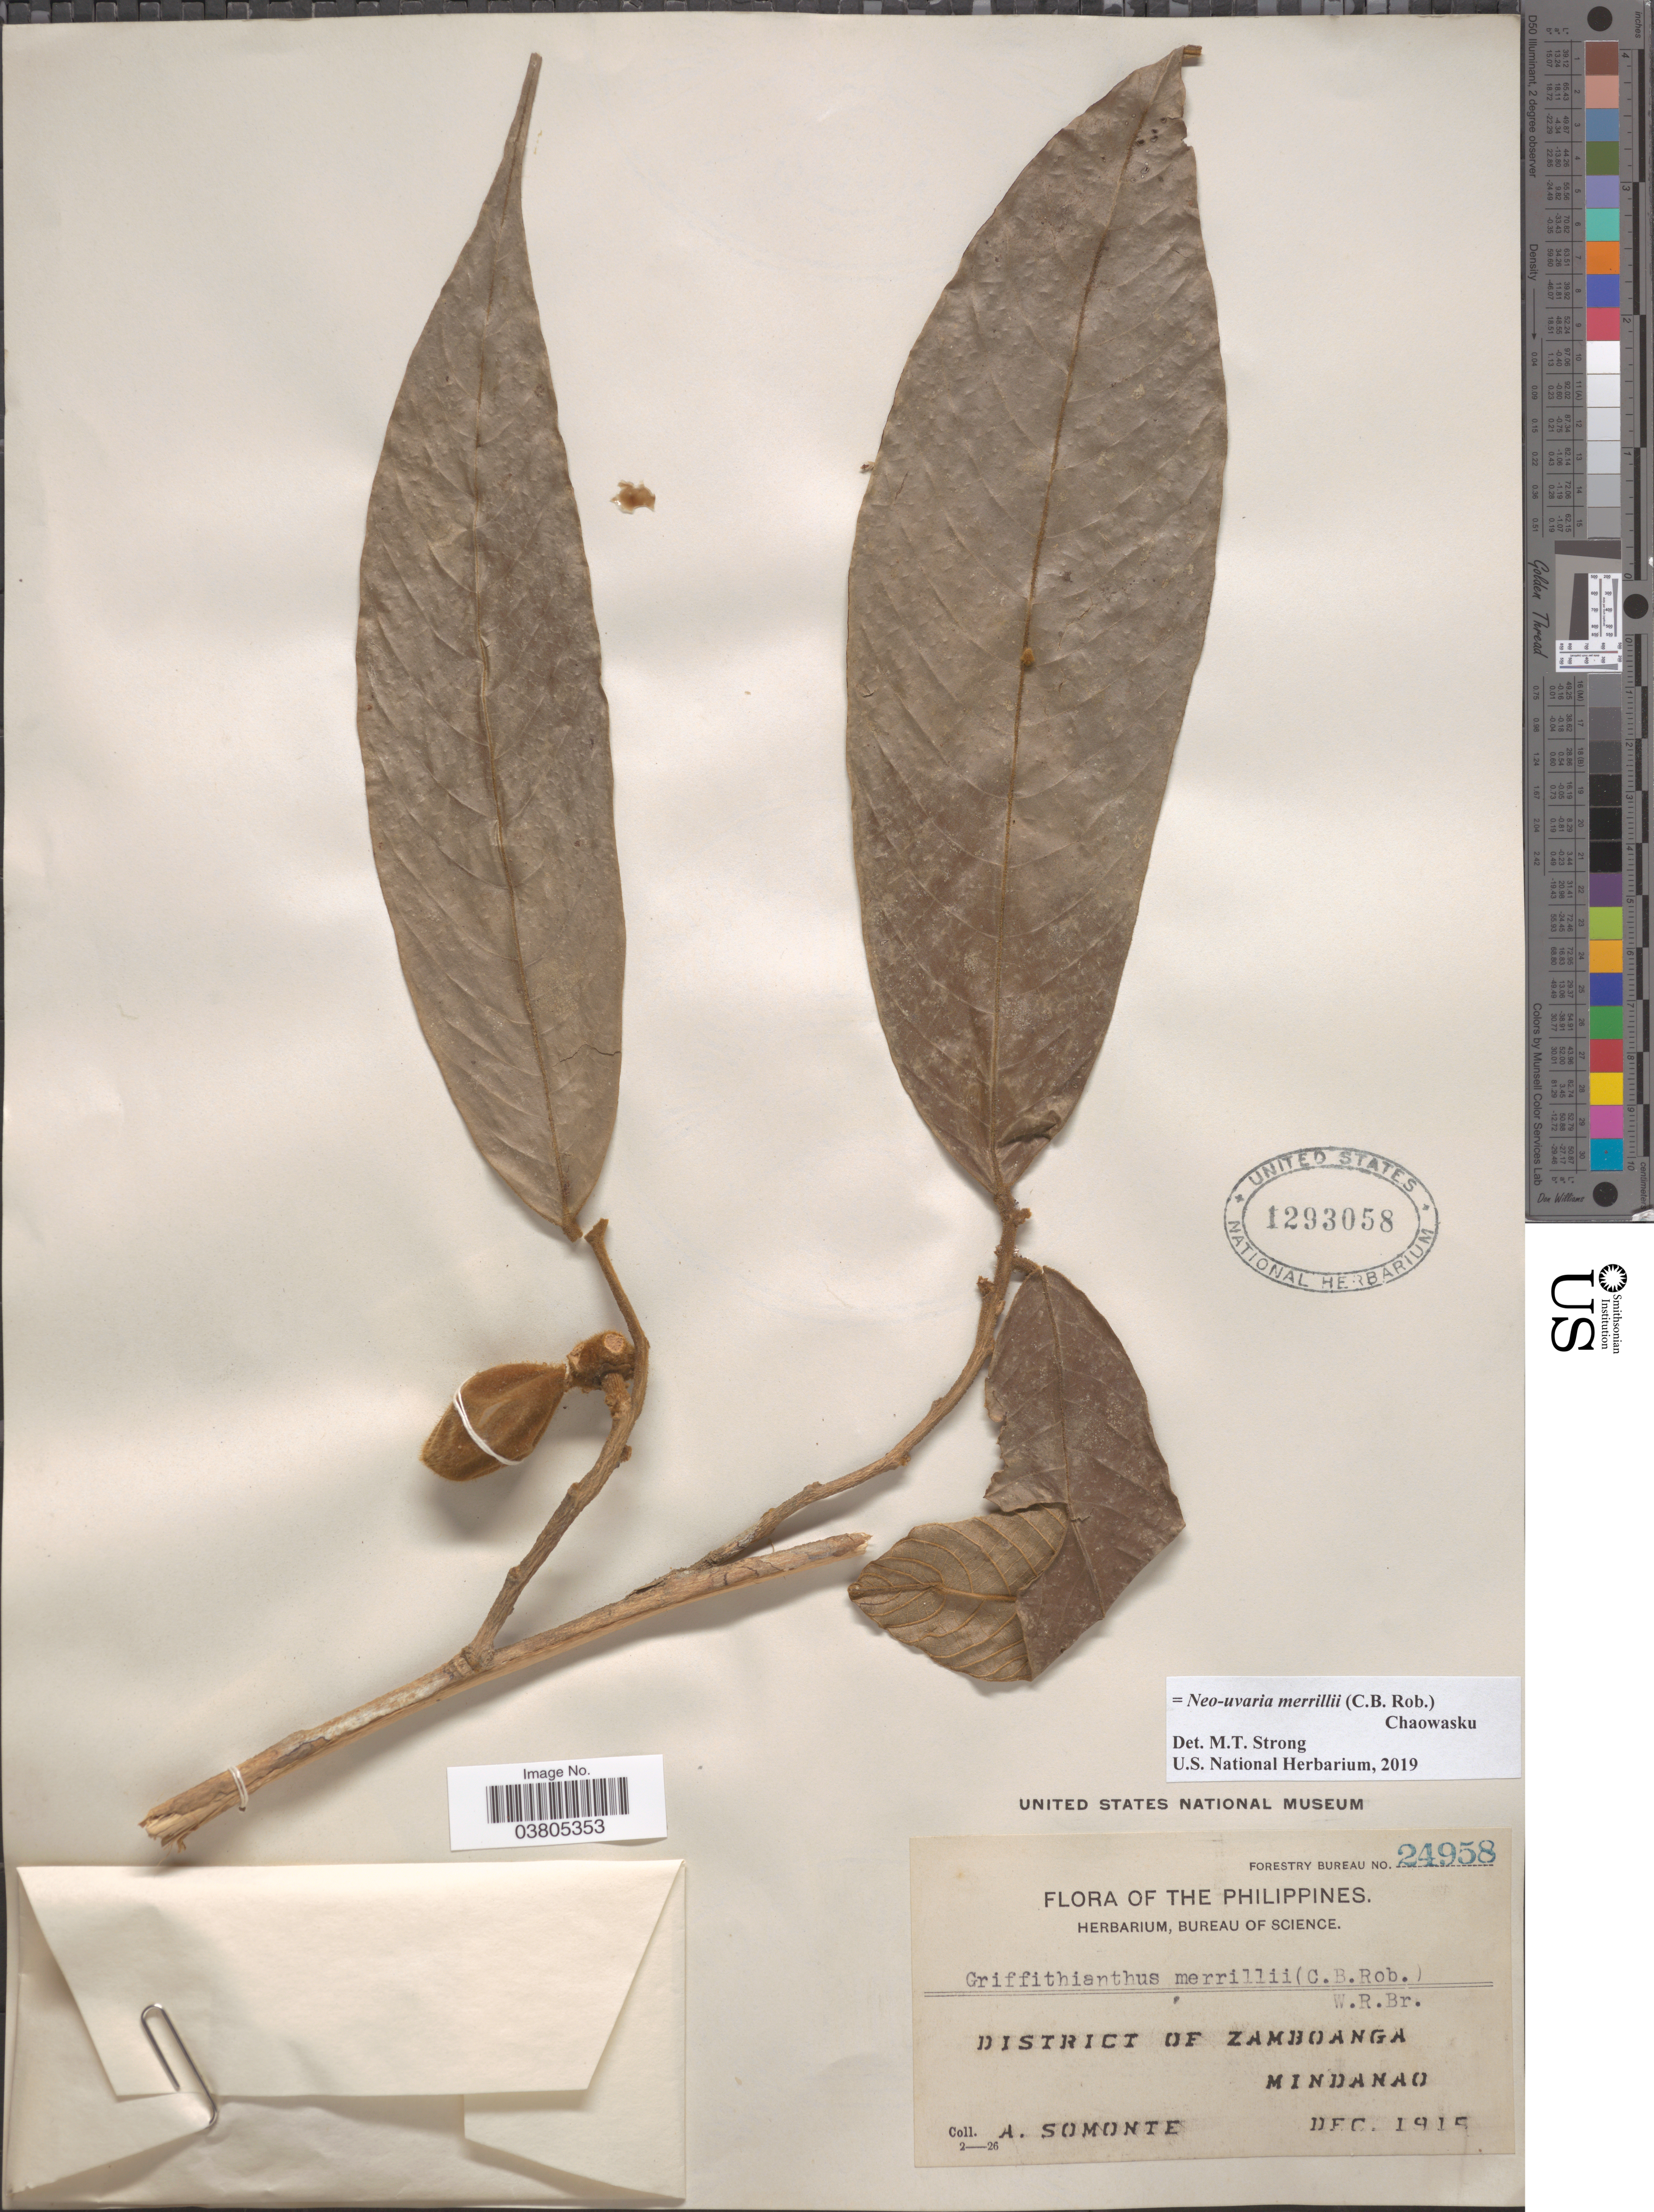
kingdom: Plantae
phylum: Tracheophyta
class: Magnoliopsida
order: Magnoliales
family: Annonaceae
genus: Neo-Uvaria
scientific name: Neo-uvaria merrillii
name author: (C.B. Rob.) Chaowasku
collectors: A. Somonte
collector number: Forestry Bureau 24958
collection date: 1915-12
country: Philippines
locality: District of Zamboanga, Mindanao.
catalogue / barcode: US 1293058